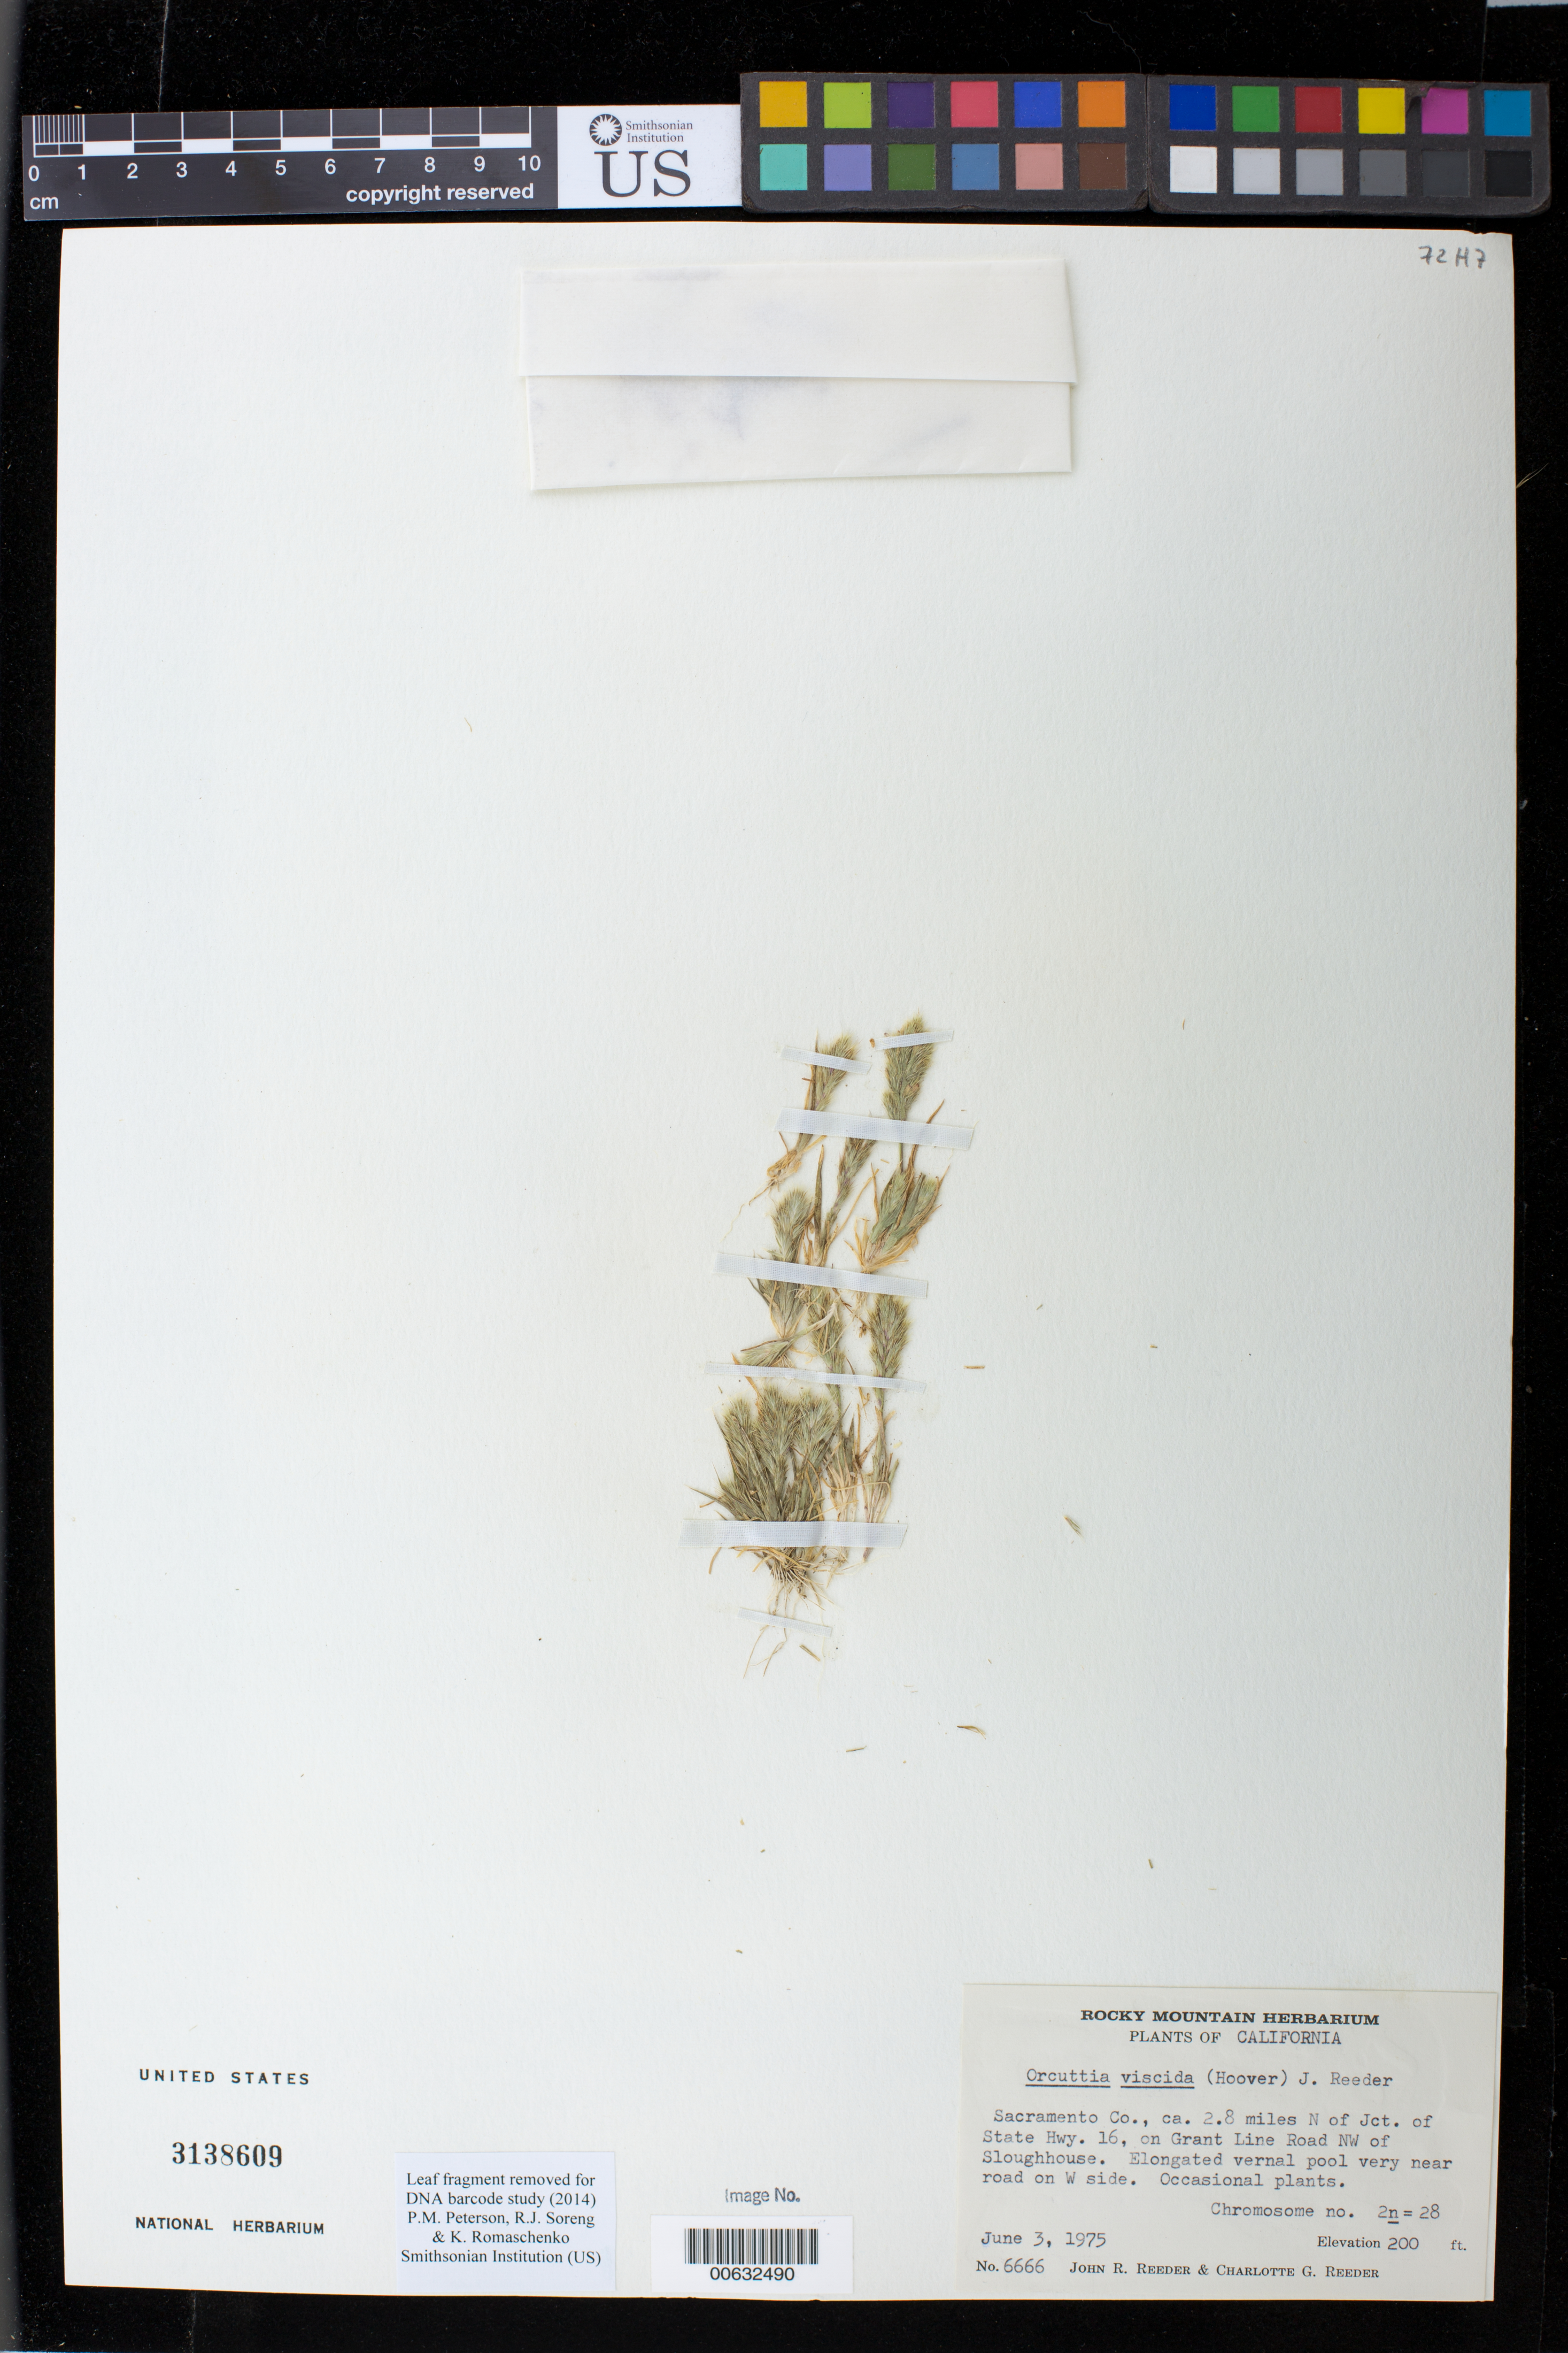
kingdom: Plantae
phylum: Tracheophyta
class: Liliopsida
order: Poales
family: Poaceae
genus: Orcuttia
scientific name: Orcuttia viscida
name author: (Hoover) Reeder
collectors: J. R. Reeder & C. G. Reeder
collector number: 6666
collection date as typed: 03 Jun 1975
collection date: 1975-06-03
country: United States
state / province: California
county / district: Sacramento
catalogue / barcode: US 3138609